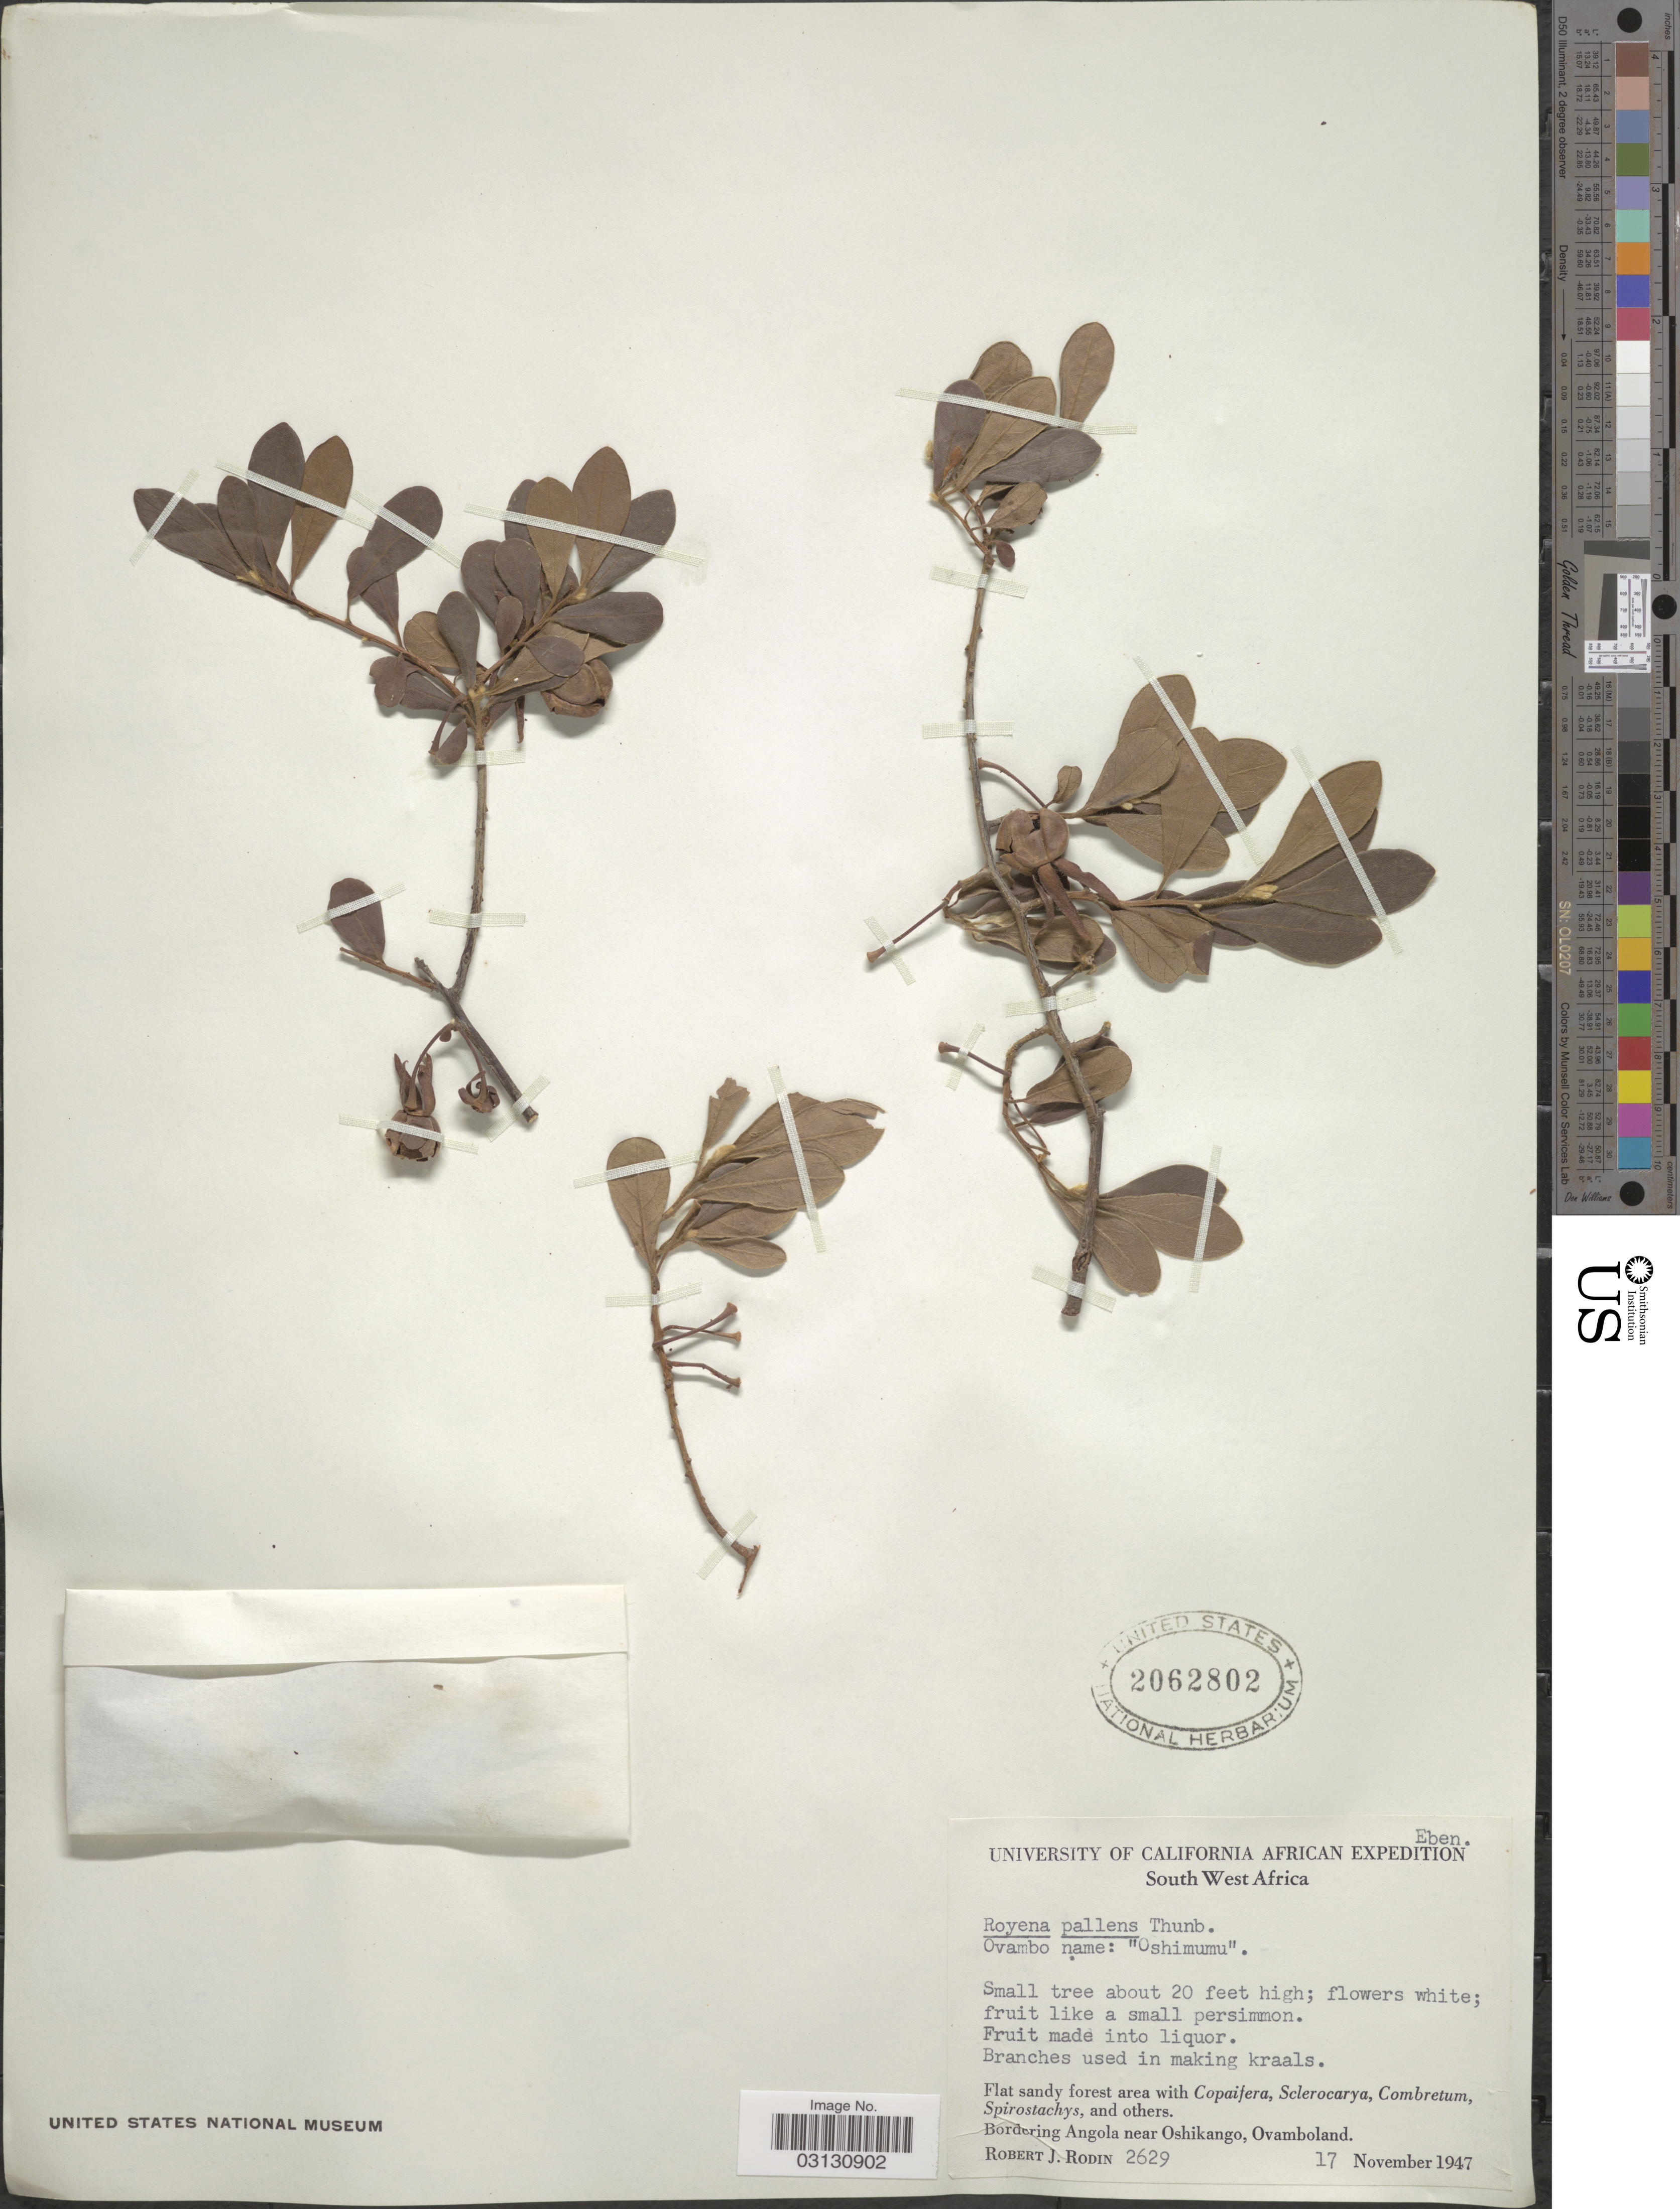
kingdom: Plantae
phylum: Tracheophyta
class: Magnoliopsida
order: Ericales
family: Ebenaceae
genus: Royena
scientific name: Royena pallens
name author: Thunb.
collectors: R. J. Rodin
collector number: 2629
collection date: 1947-11-17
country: Namibia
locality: South West Africa, Bordering Angola near Oshikango, Ovamboland.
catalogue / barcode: US 2062802